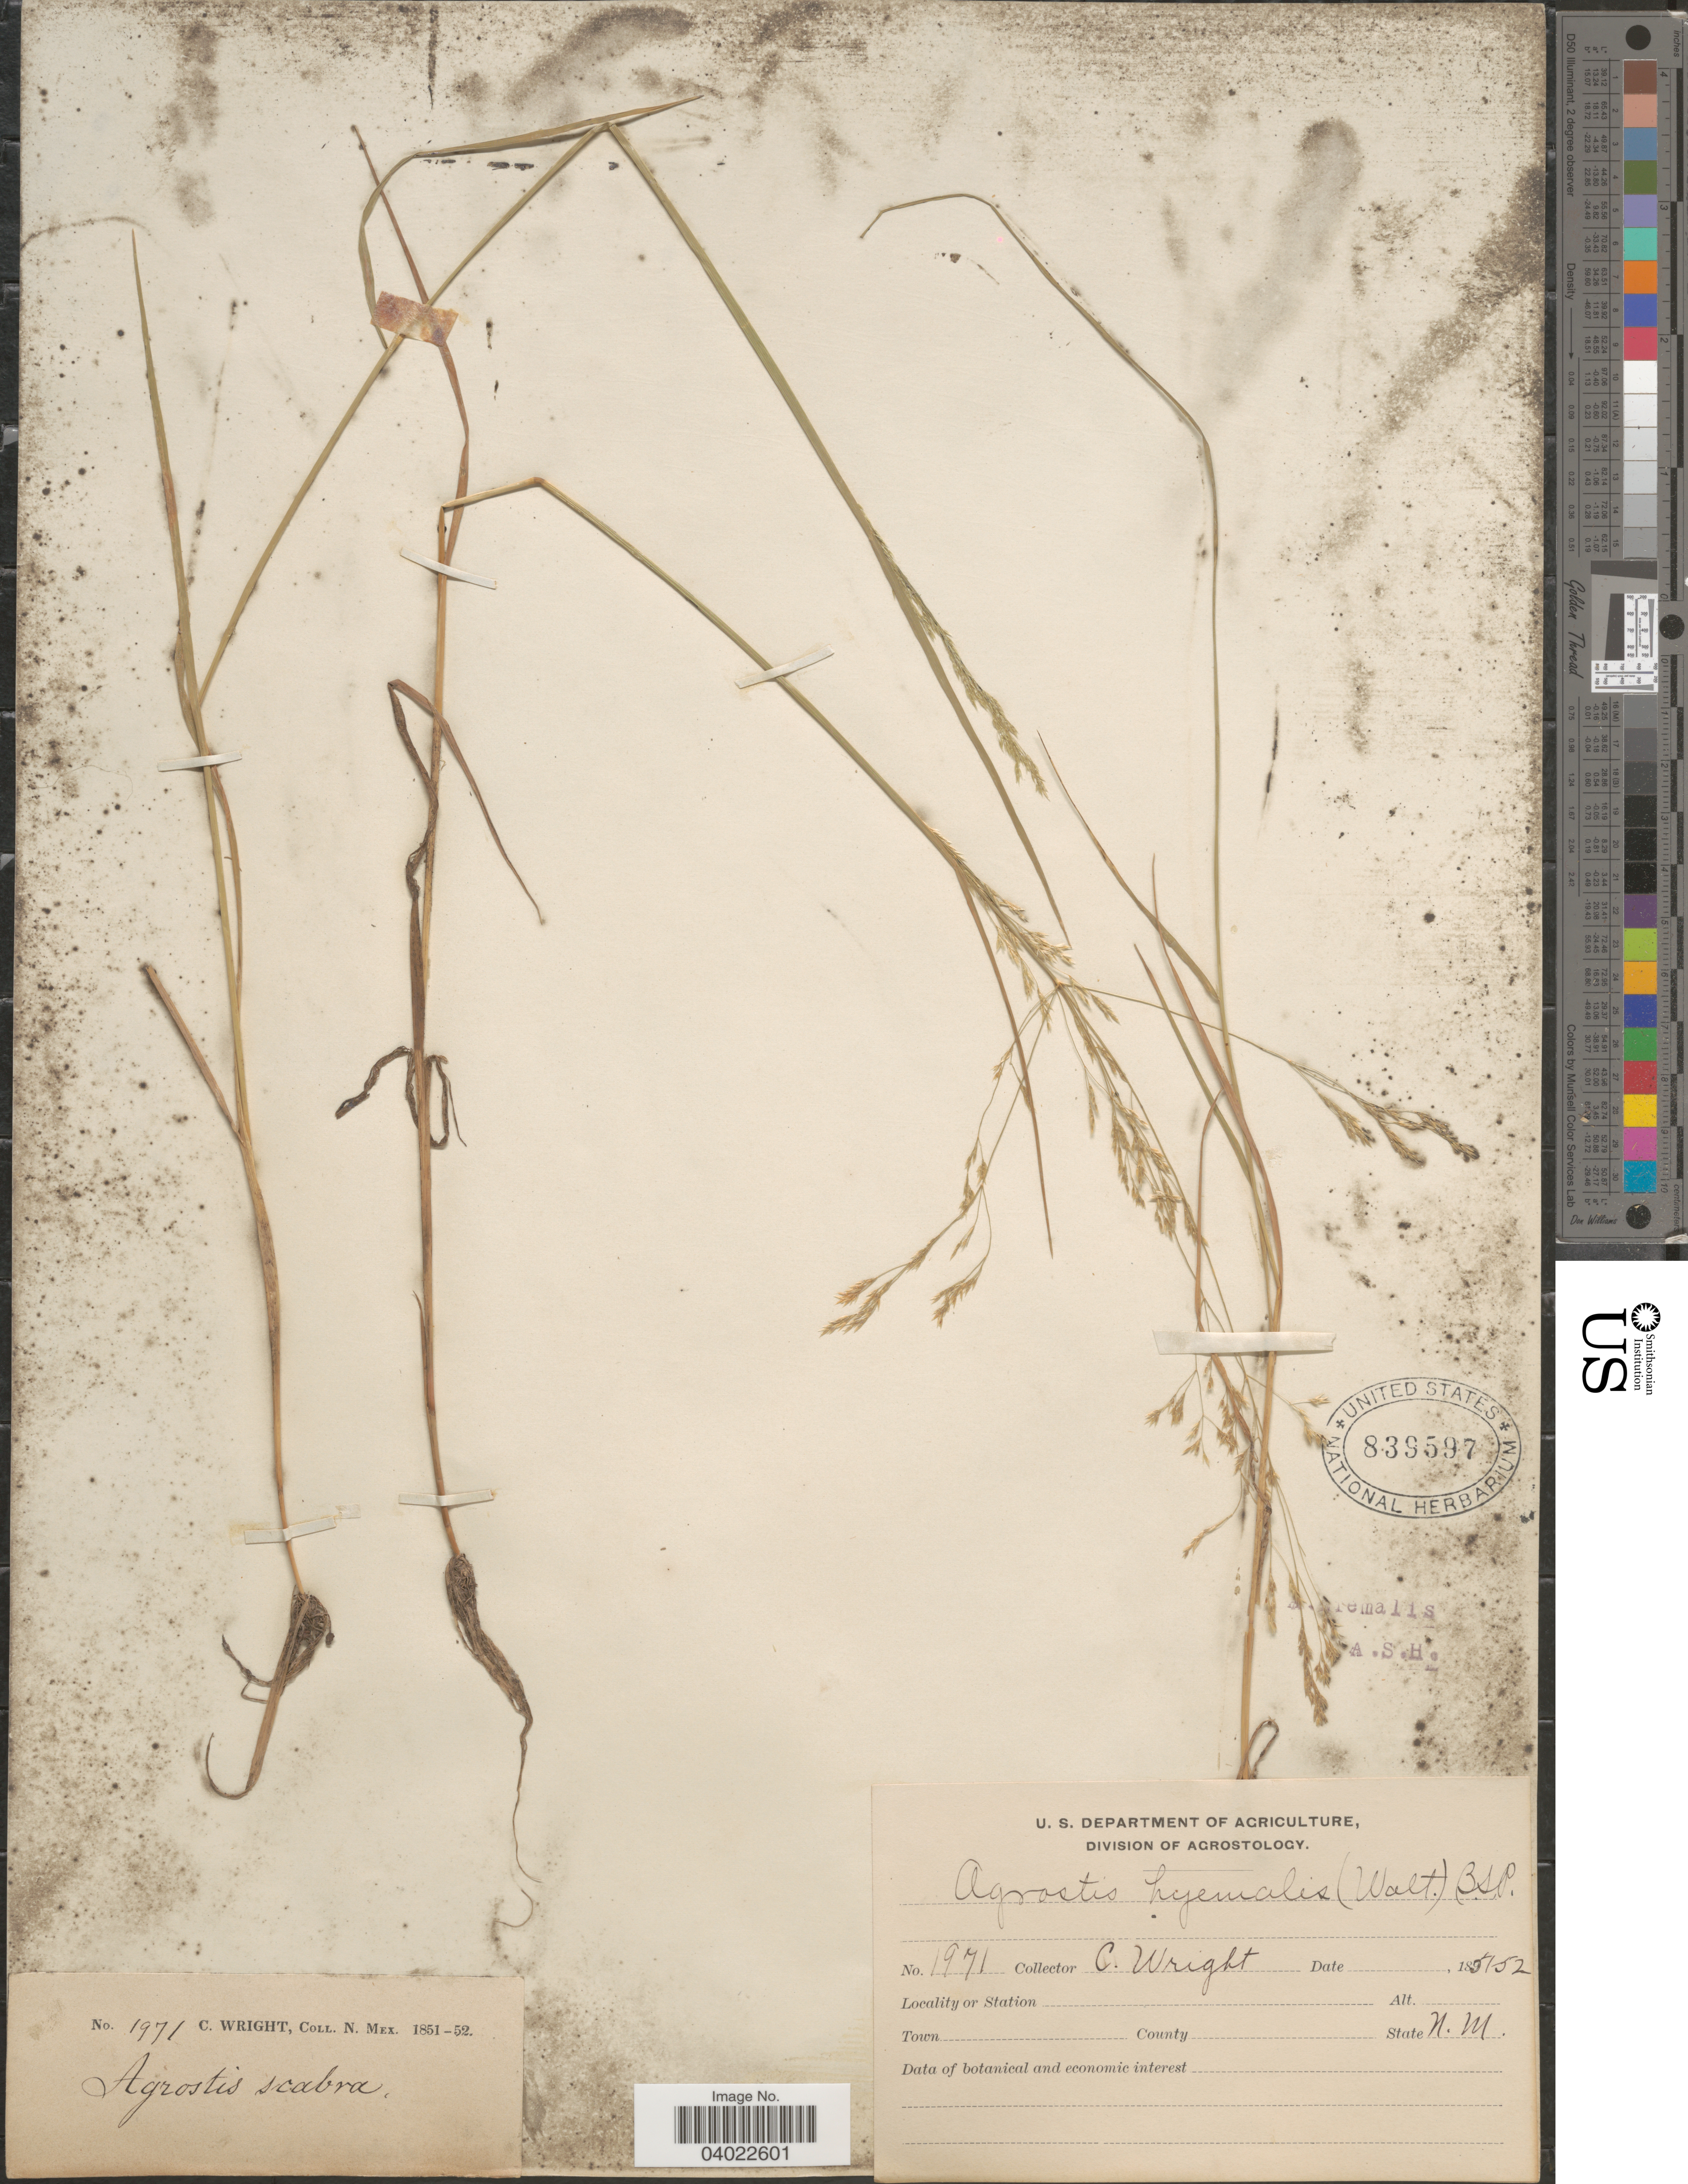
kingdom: Plantae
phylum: Tracheophyta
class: Liliopsida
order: Poales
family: Poaceae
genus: Agrostis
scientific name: Agrostis scabra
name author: Willd.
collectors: C. Wright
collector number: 1971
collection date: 1851/1852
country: United States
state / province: New Mexico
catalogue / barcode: US 839597